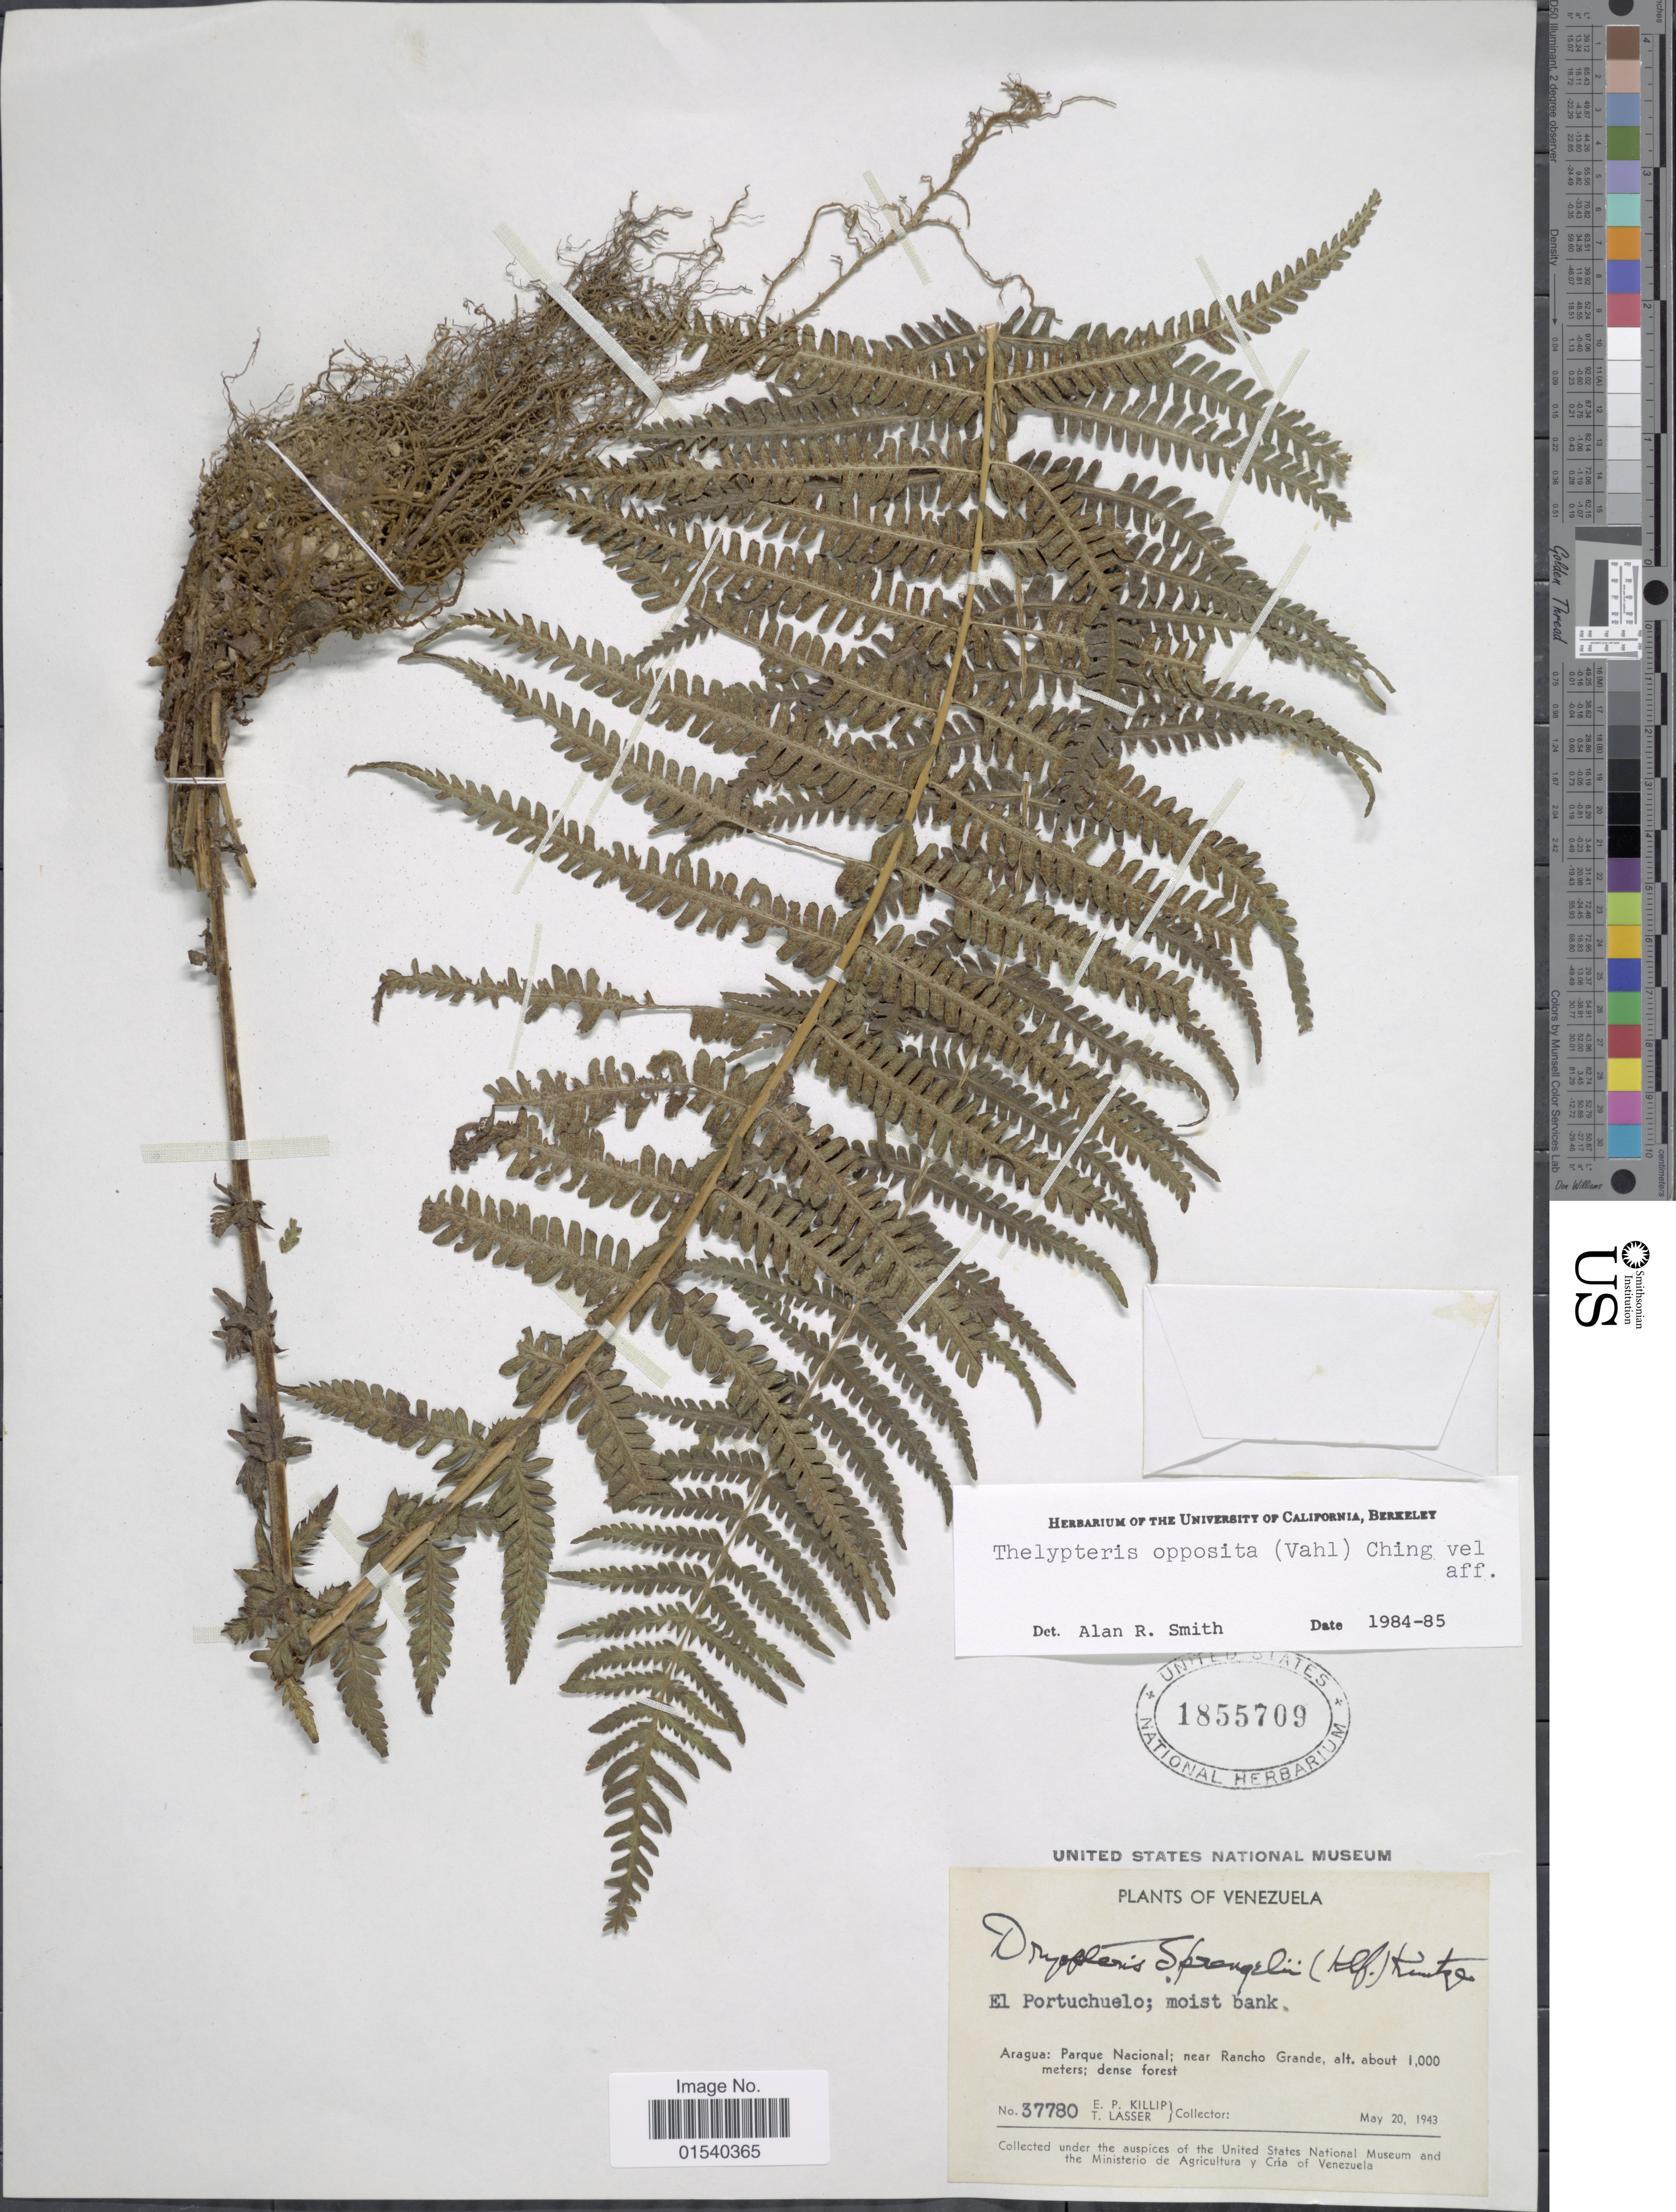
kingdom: Plantae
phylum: Tracheophyta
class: Polypodiopsida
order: Polypodiales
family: Thelypteridaceae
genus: Amauropelta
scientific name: Amauropelta opposita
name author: (Vahl) Pic. Serm.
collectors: E. P. Killip & T. Lasser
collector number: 37780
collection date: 1943-05-20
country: Venezuela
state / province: Aragua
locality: Parque Nacional; near Rancho Grande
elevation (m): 1000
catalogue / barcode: US 1855709